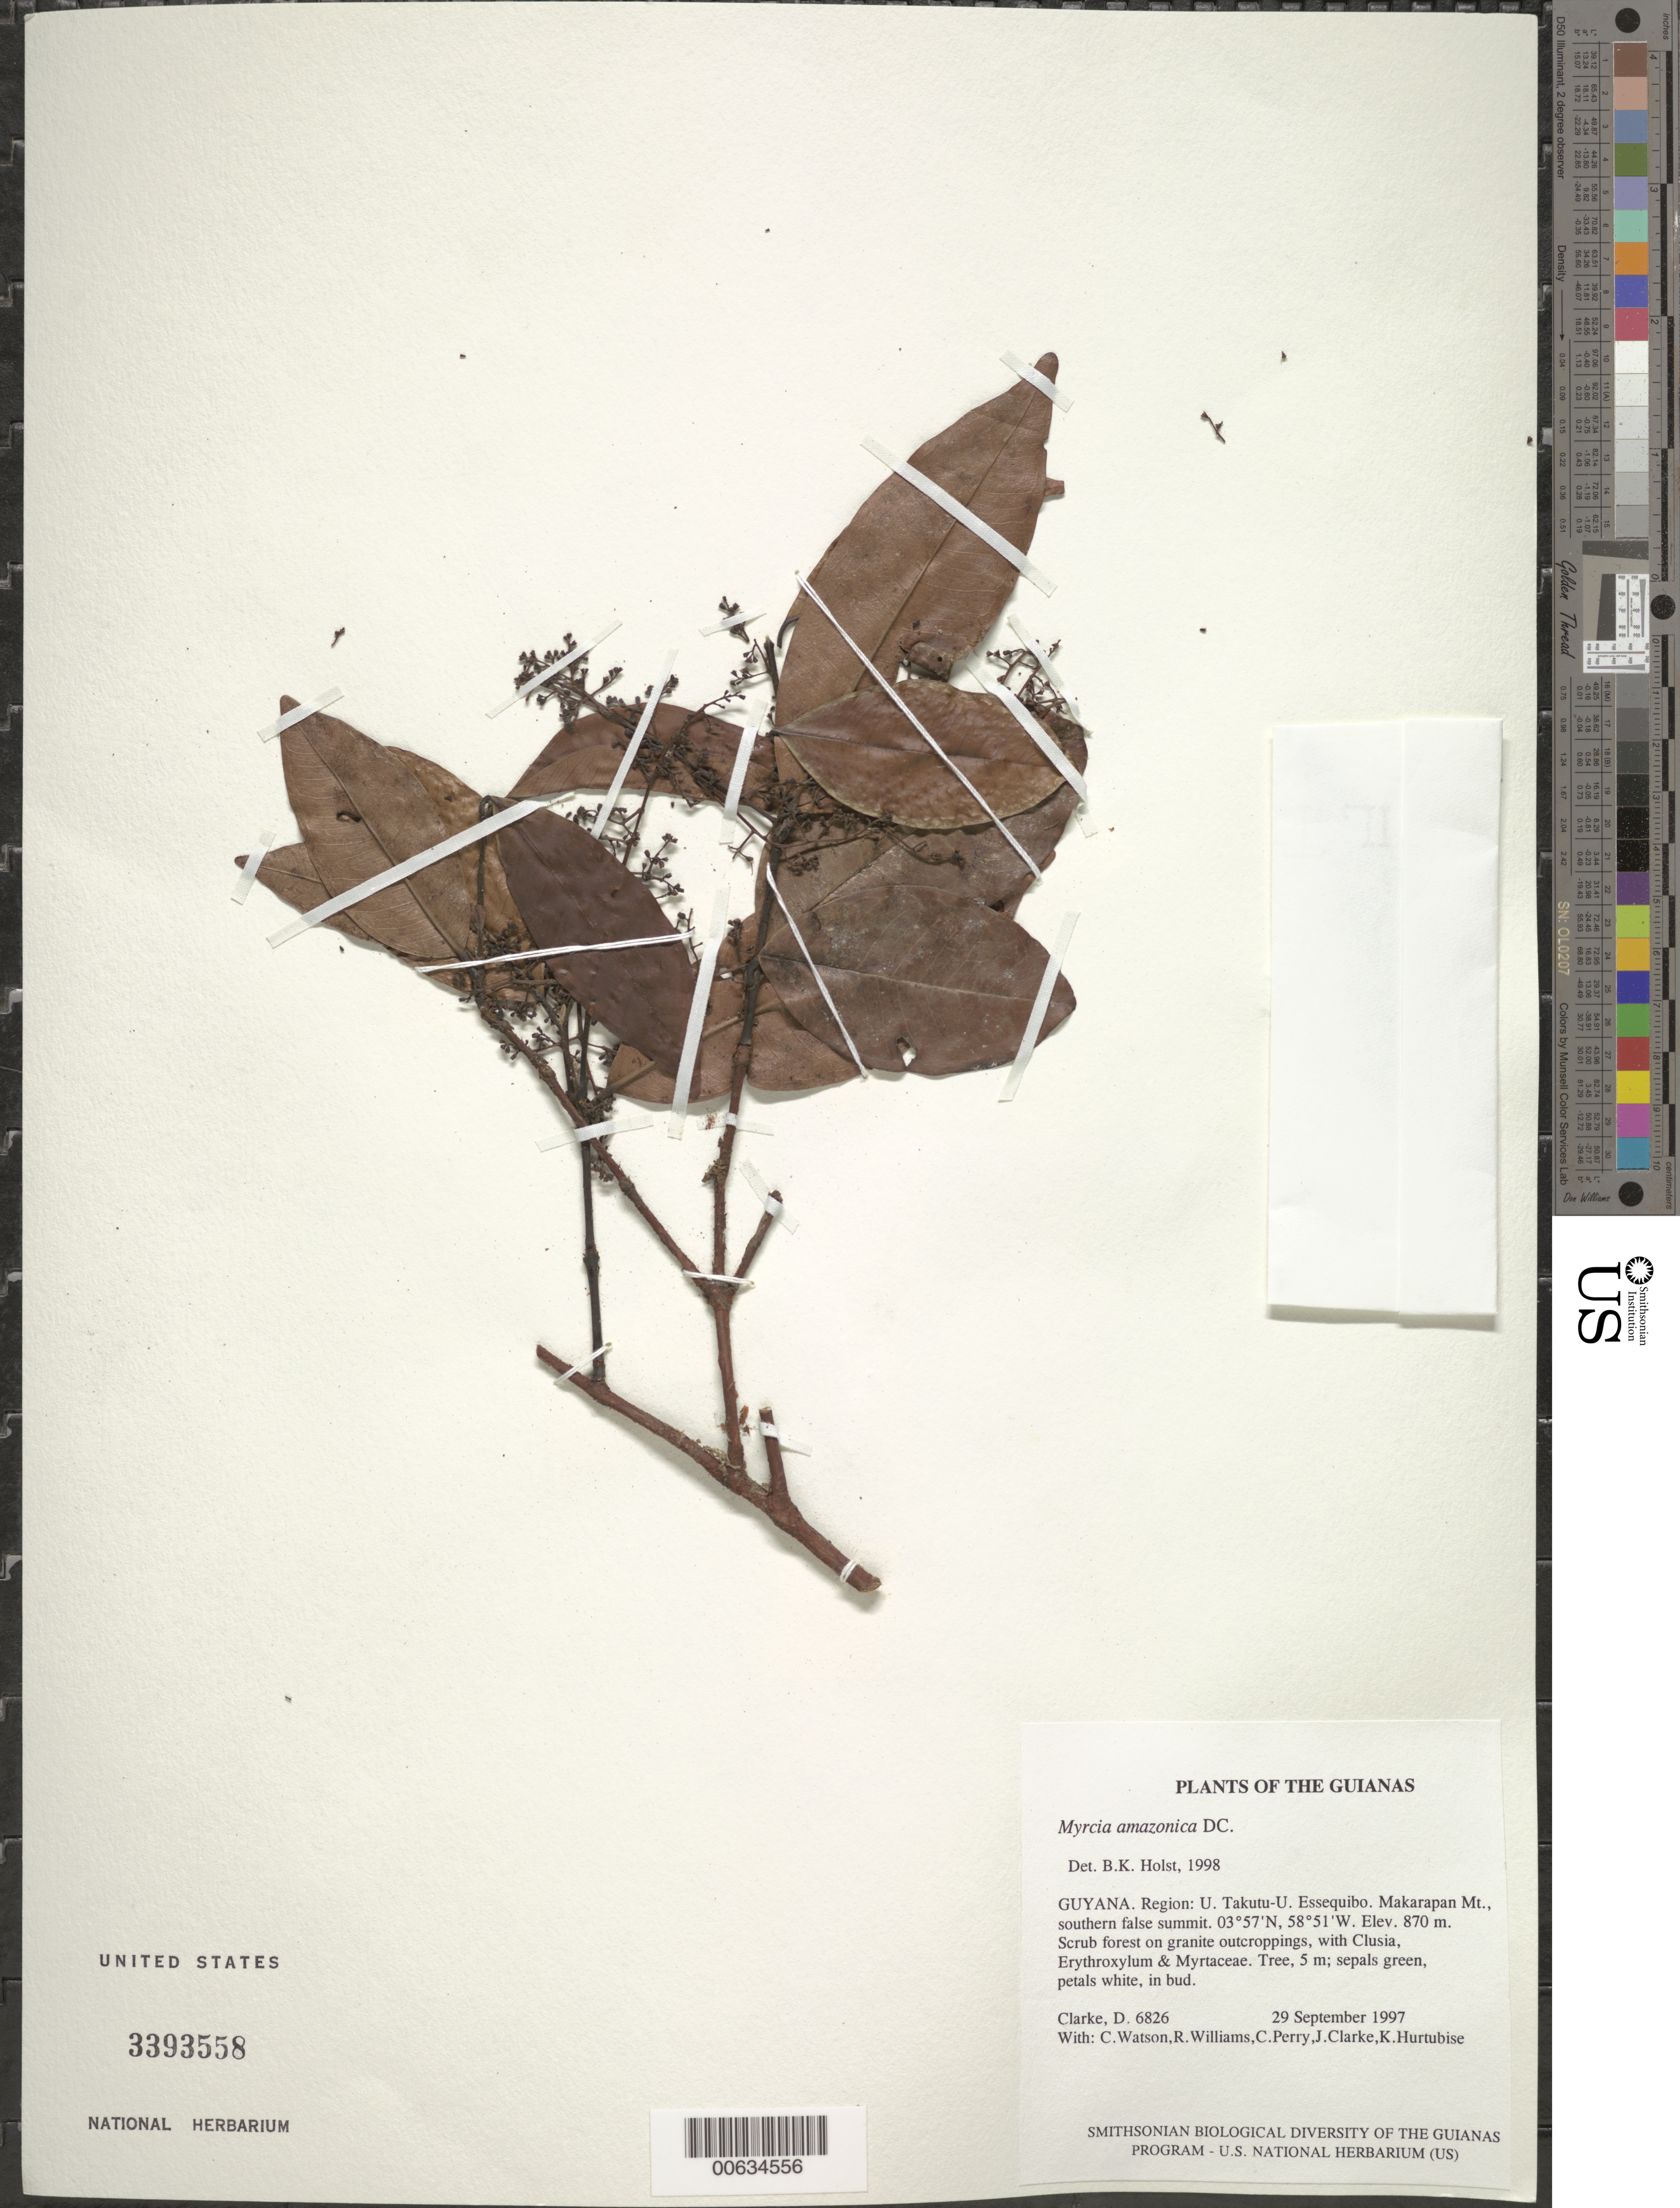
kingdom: Plantae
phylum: Tracheophyta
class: Magnoliopsida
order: Myrtales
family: Myrtaceae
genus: Myrcia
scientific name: Myrcia amazonica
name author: DC.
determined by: Holst, Bruce K.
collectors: H. D. Clarke, C. Watson, R. Williams, C. Perry, J. Clarke & K. Hurtubise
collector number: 6826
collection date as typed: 29 September 1997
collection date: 1997-09-29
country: Guyana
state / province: U. Takutu-U. Essequibo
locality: Makarapan Mt., southern false summit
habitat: Scrub forest on granite outcroppings, with Clusia, Erythroxylum & Myrtaceae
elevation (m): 870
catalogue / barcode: US 3393558